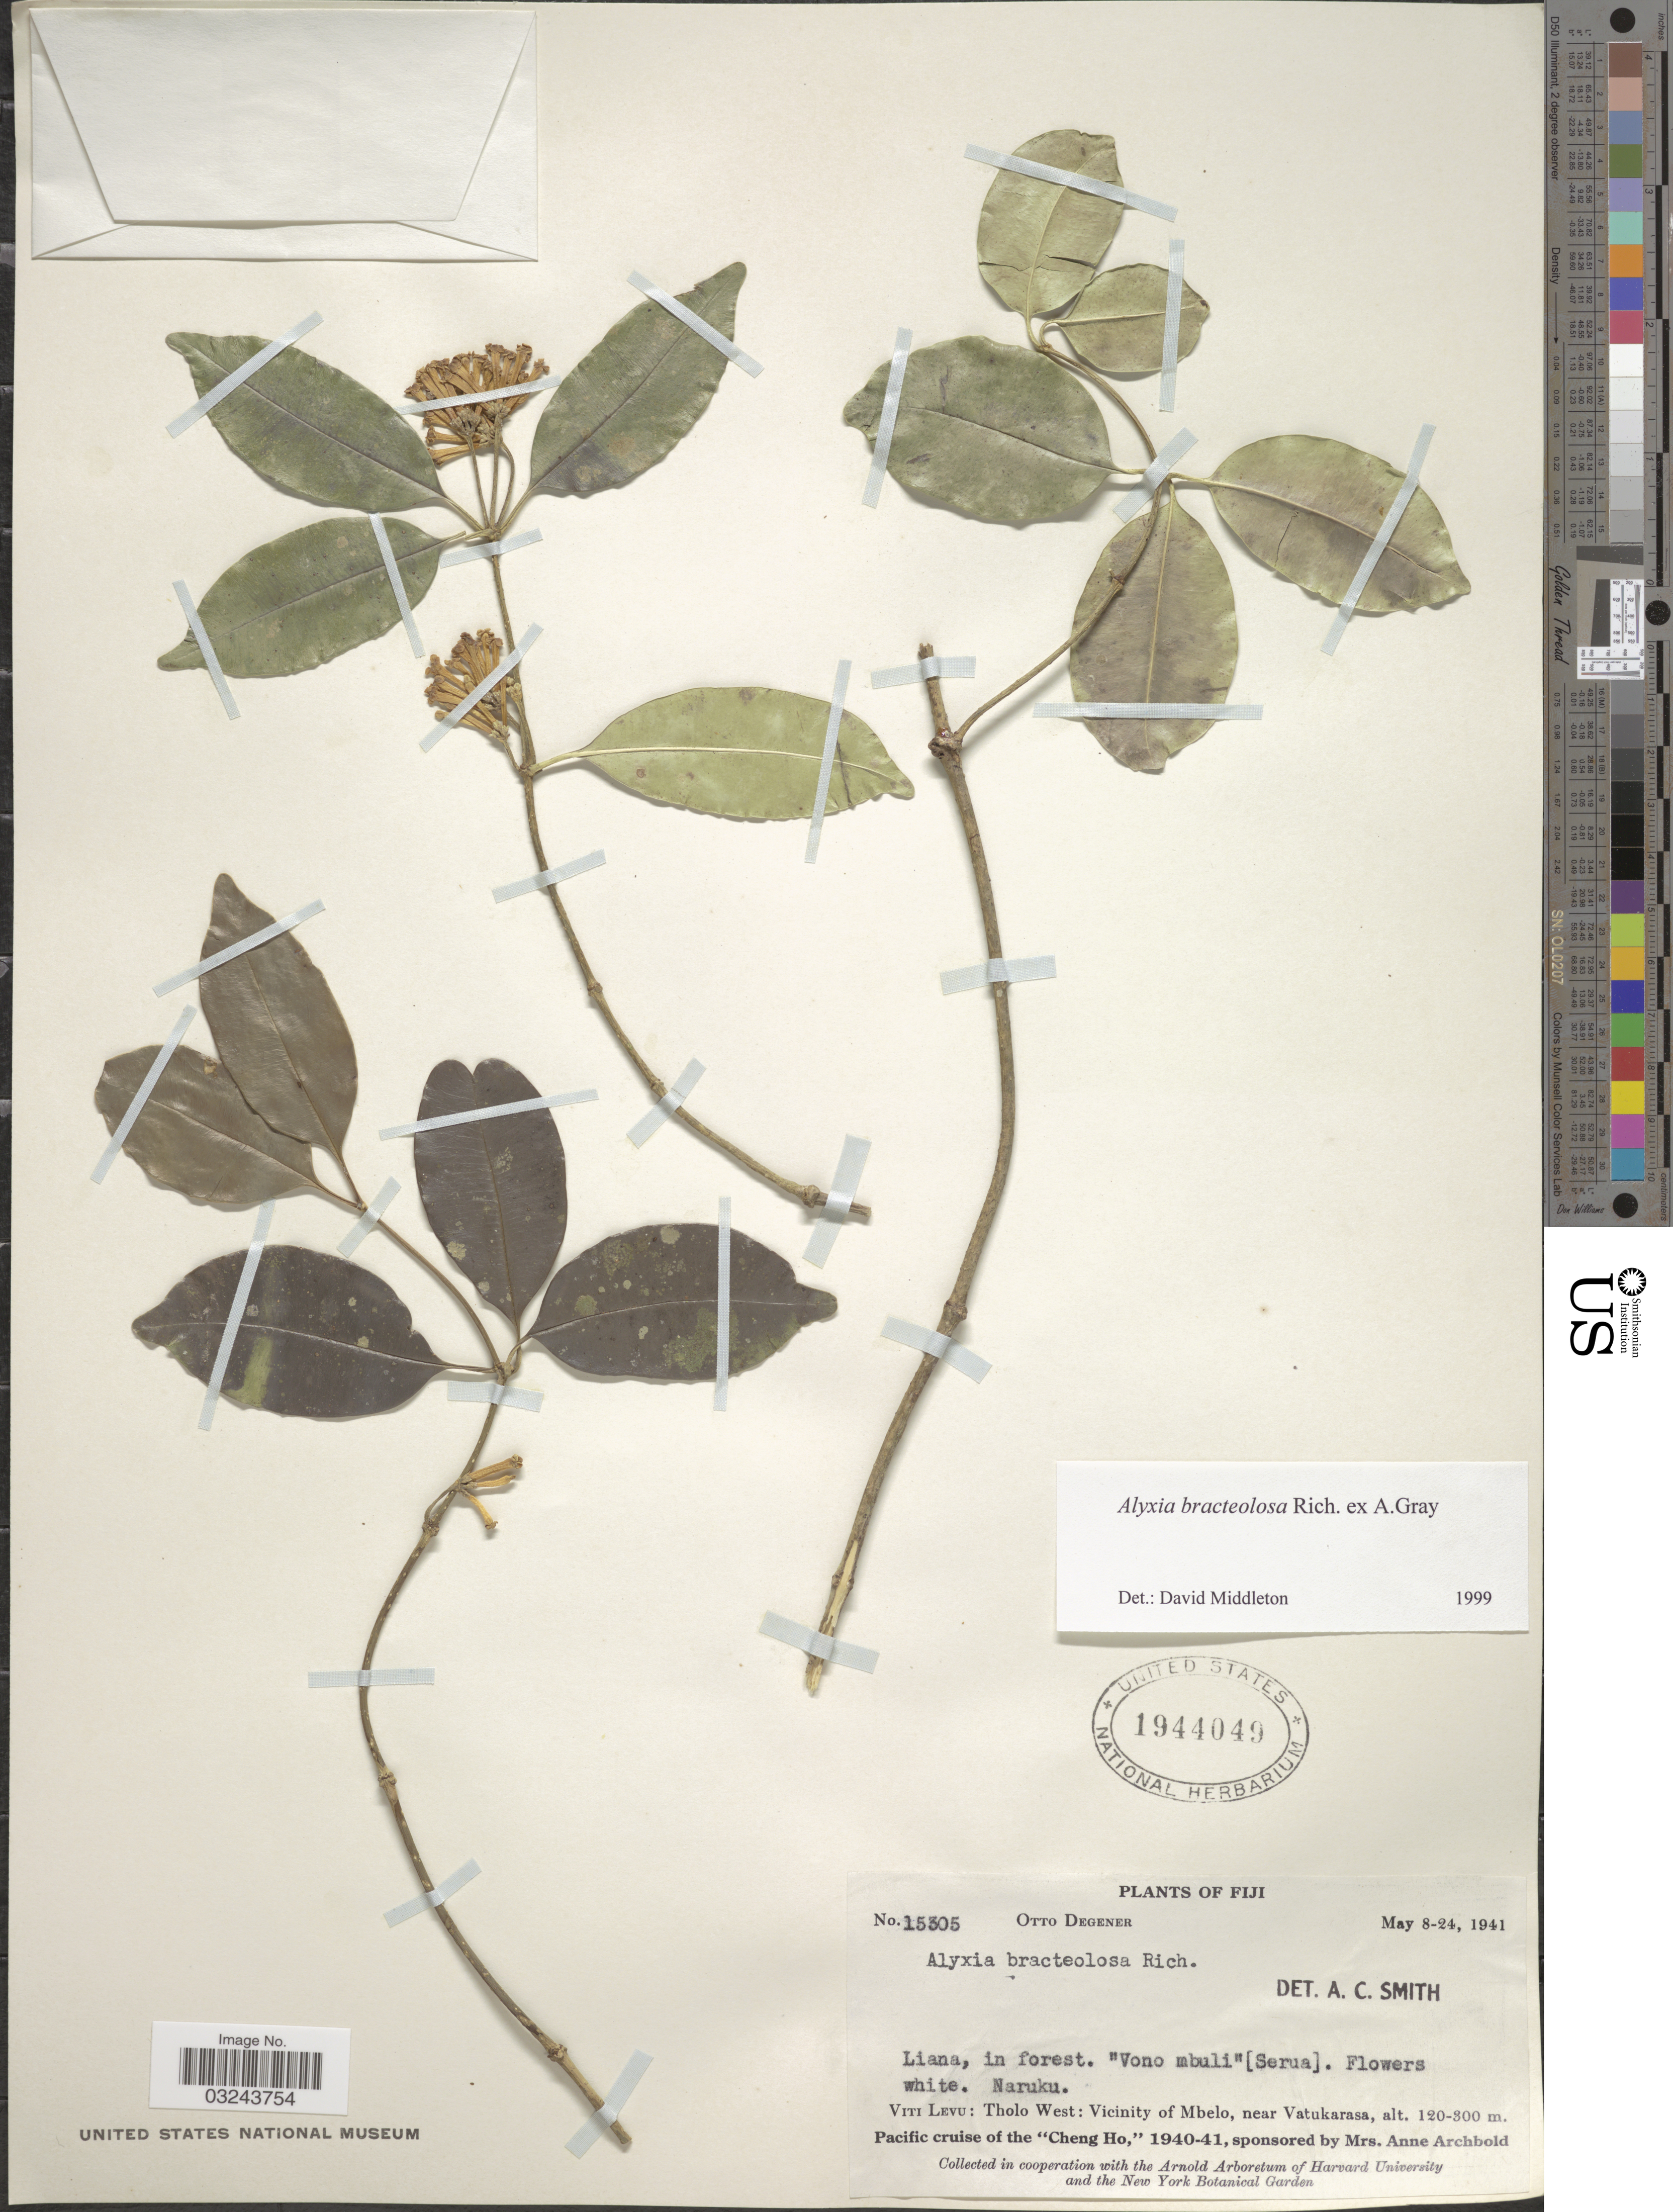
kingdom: Plantae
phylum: Tracheophyta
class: Magnoliopsida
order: Gentianales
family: Apocynaceae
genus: Alyxia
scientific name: Alyxia bracteolosa var. angustifolia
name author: A. Gray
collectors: O. Degener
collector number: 15305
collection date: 1941-05-08/1941-05-24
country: Fiji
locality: Naruku. Viti Lev: Tholo West: Vicinity of Mbelo, near Vatukarasa.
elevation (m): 120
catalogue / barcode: US 1944049